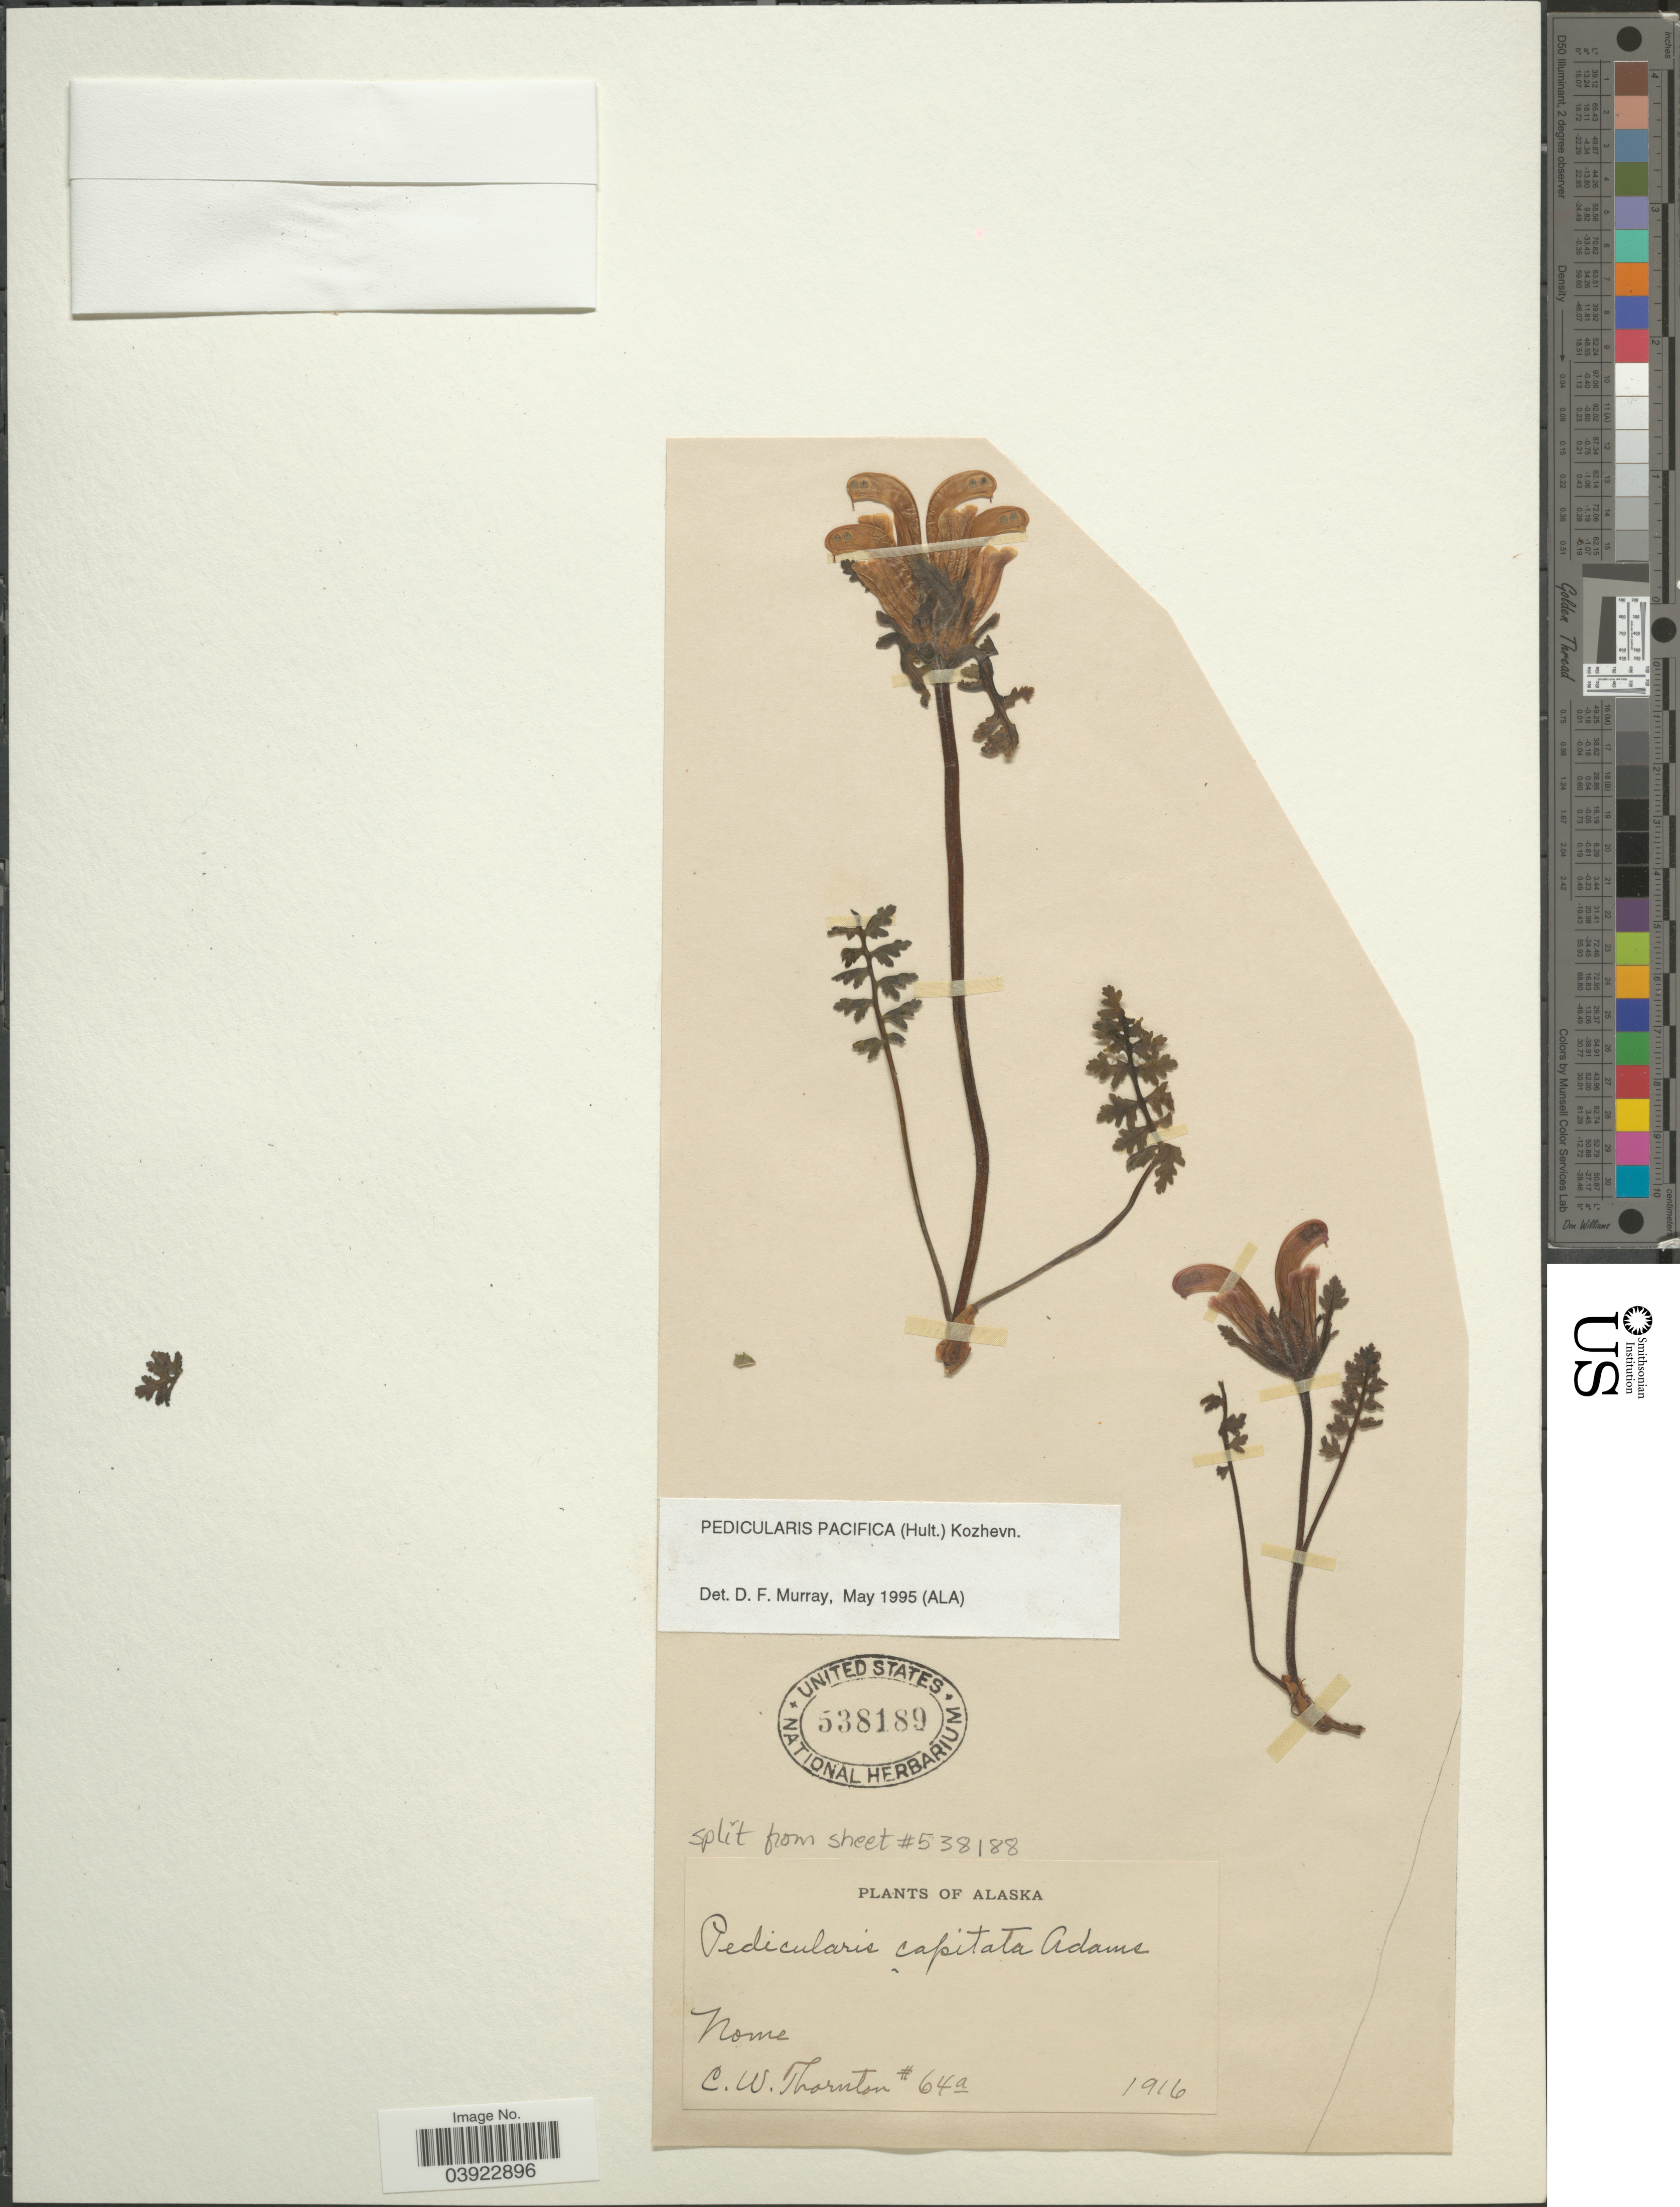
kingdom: Plantae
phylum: Tracheophyta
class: Magnoliopsida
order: Lamiales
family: Orobanchaceae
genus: Pedicularis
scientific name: Pedicularis pacifica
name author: (Hultén) Kozhevn.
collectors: C. Thornton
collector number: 64a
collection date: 1916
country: United States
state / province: Alaska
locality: Nome.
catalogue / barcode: US 538189